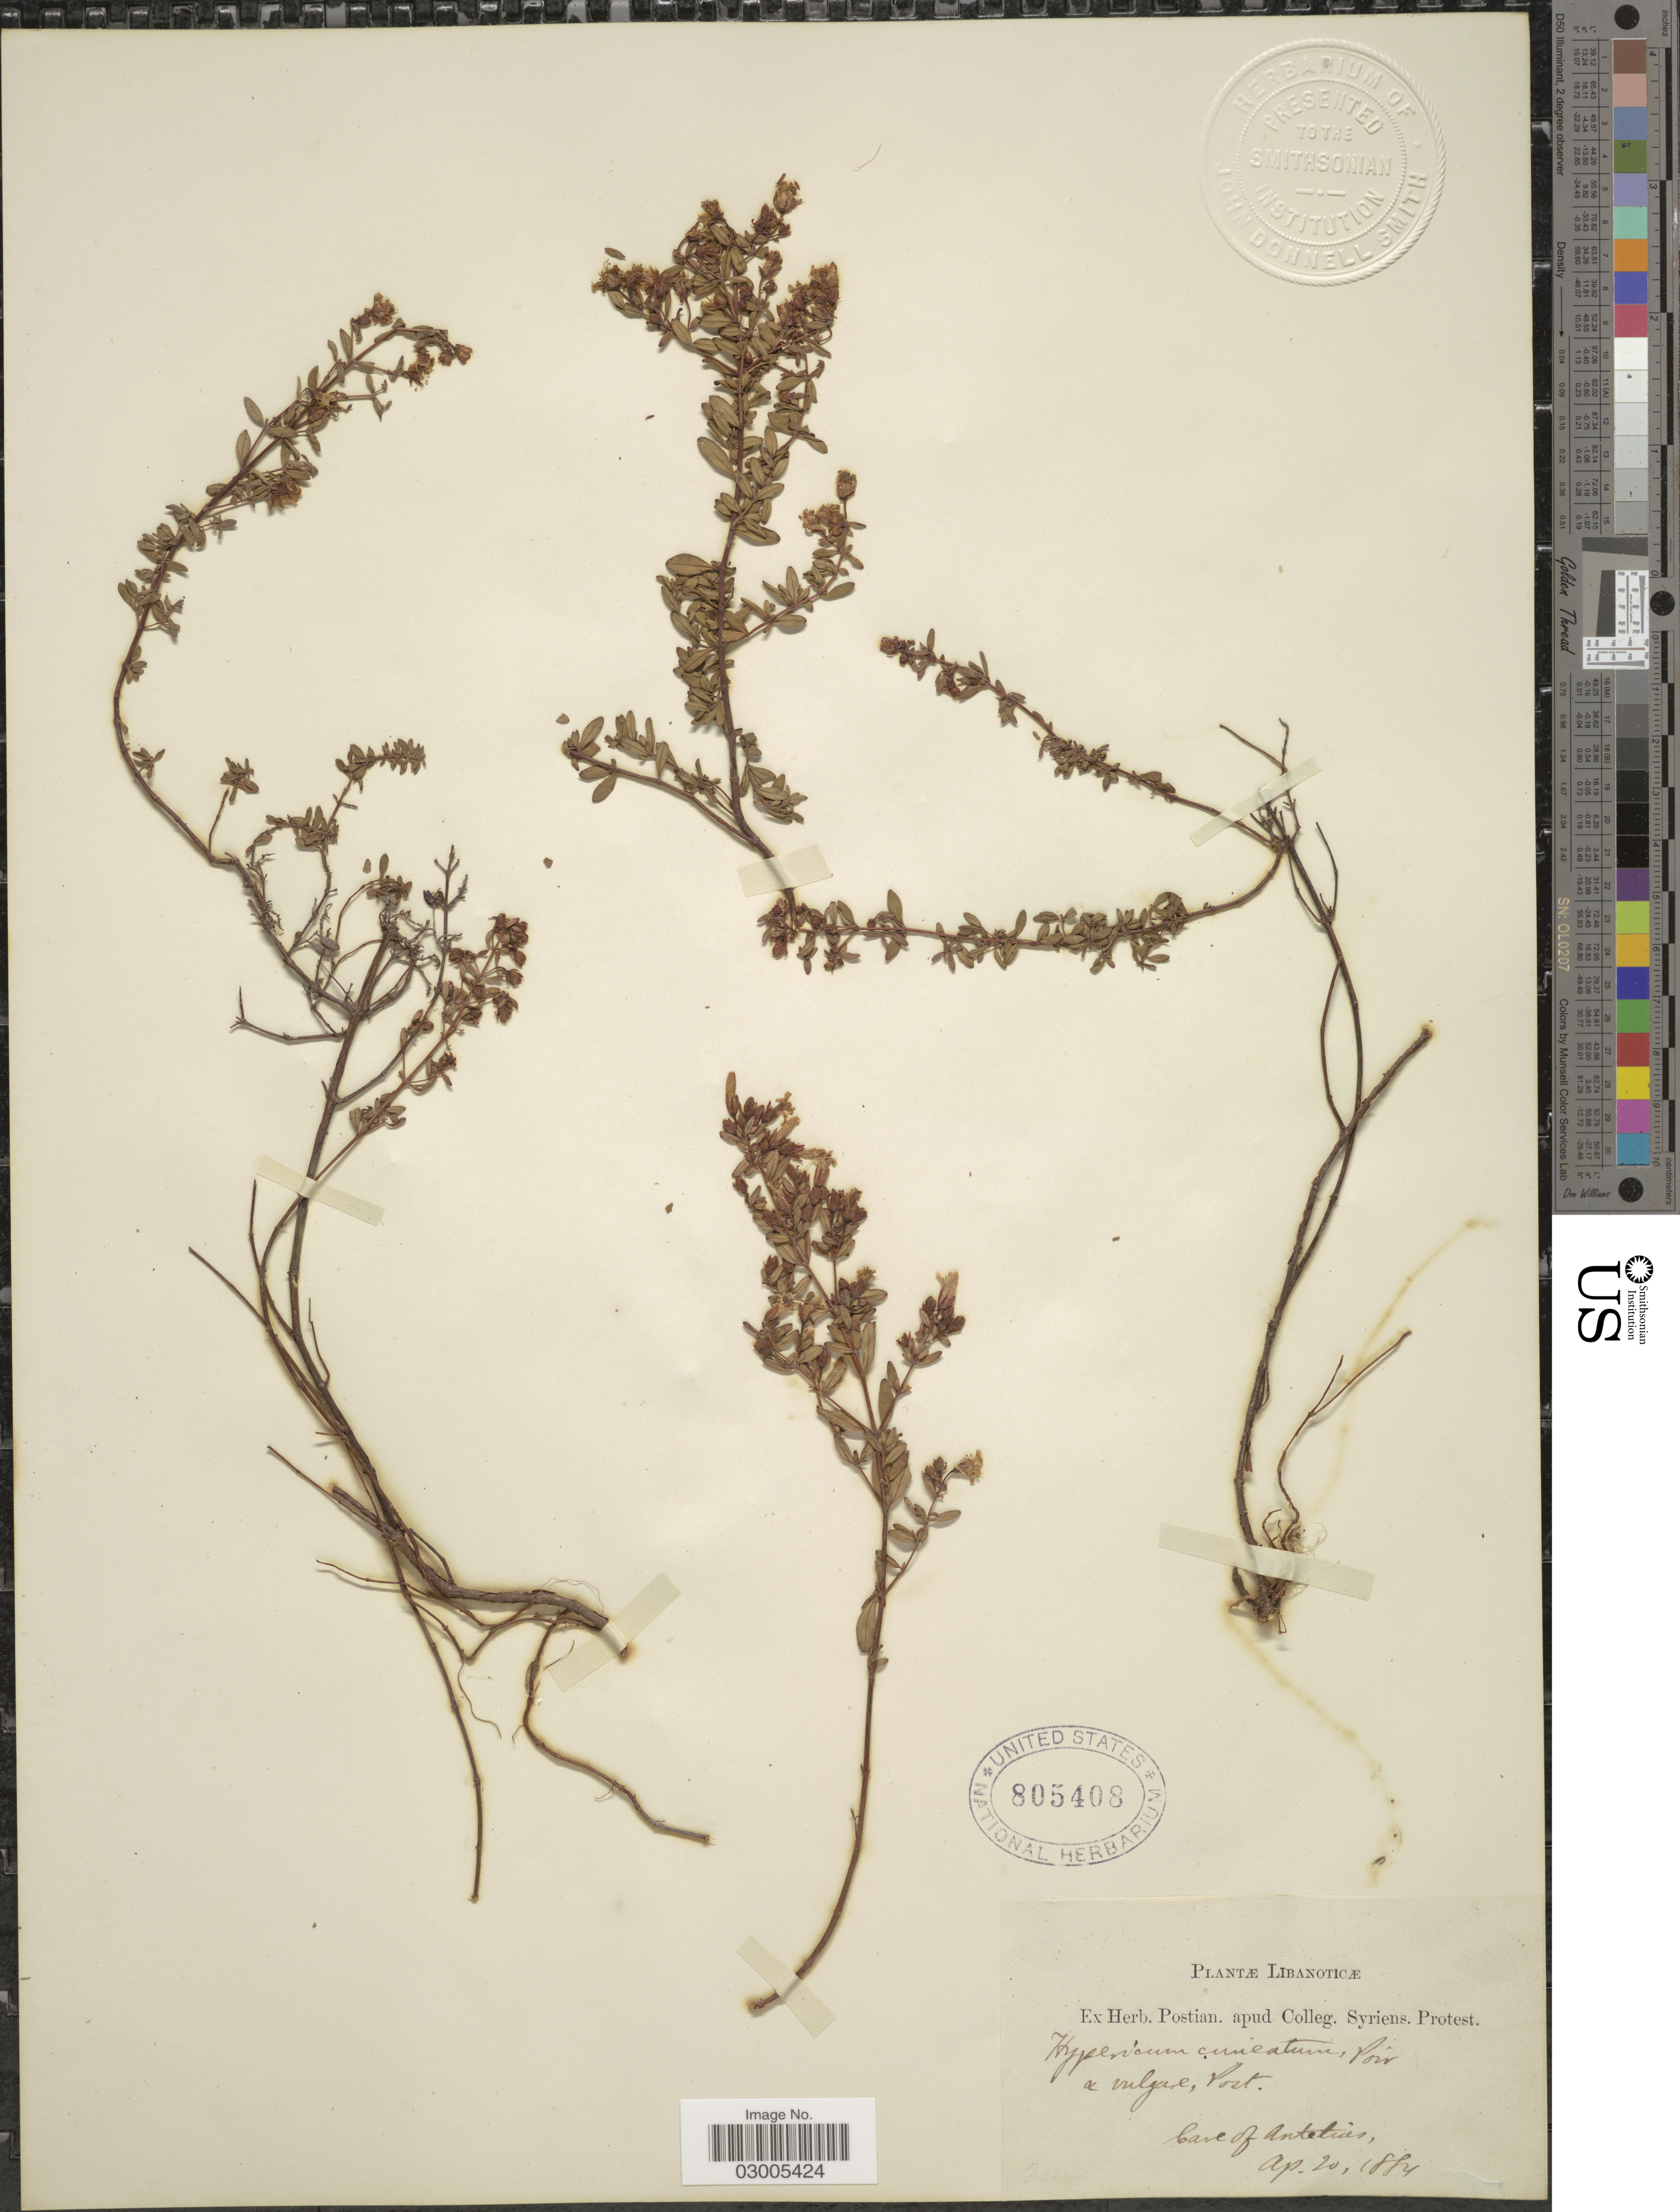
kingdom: Plantae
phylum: Tracheophyta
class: Magnoliopsida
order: Malpighiales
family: Hypericaceae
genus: Hypericum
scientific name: Hypericum pallens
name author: D. Don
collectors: ex herb. Postian. apud Colleg. Syriens. Protest. USE "Fannie P. A. Shepard" (10308853) AS PRIMARY COLLECTOR INSTEAD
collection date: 1884-04-20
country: Lebanon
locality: Cave of Antetias [interpreted]. Libanoticæ.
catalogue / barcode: US 805408